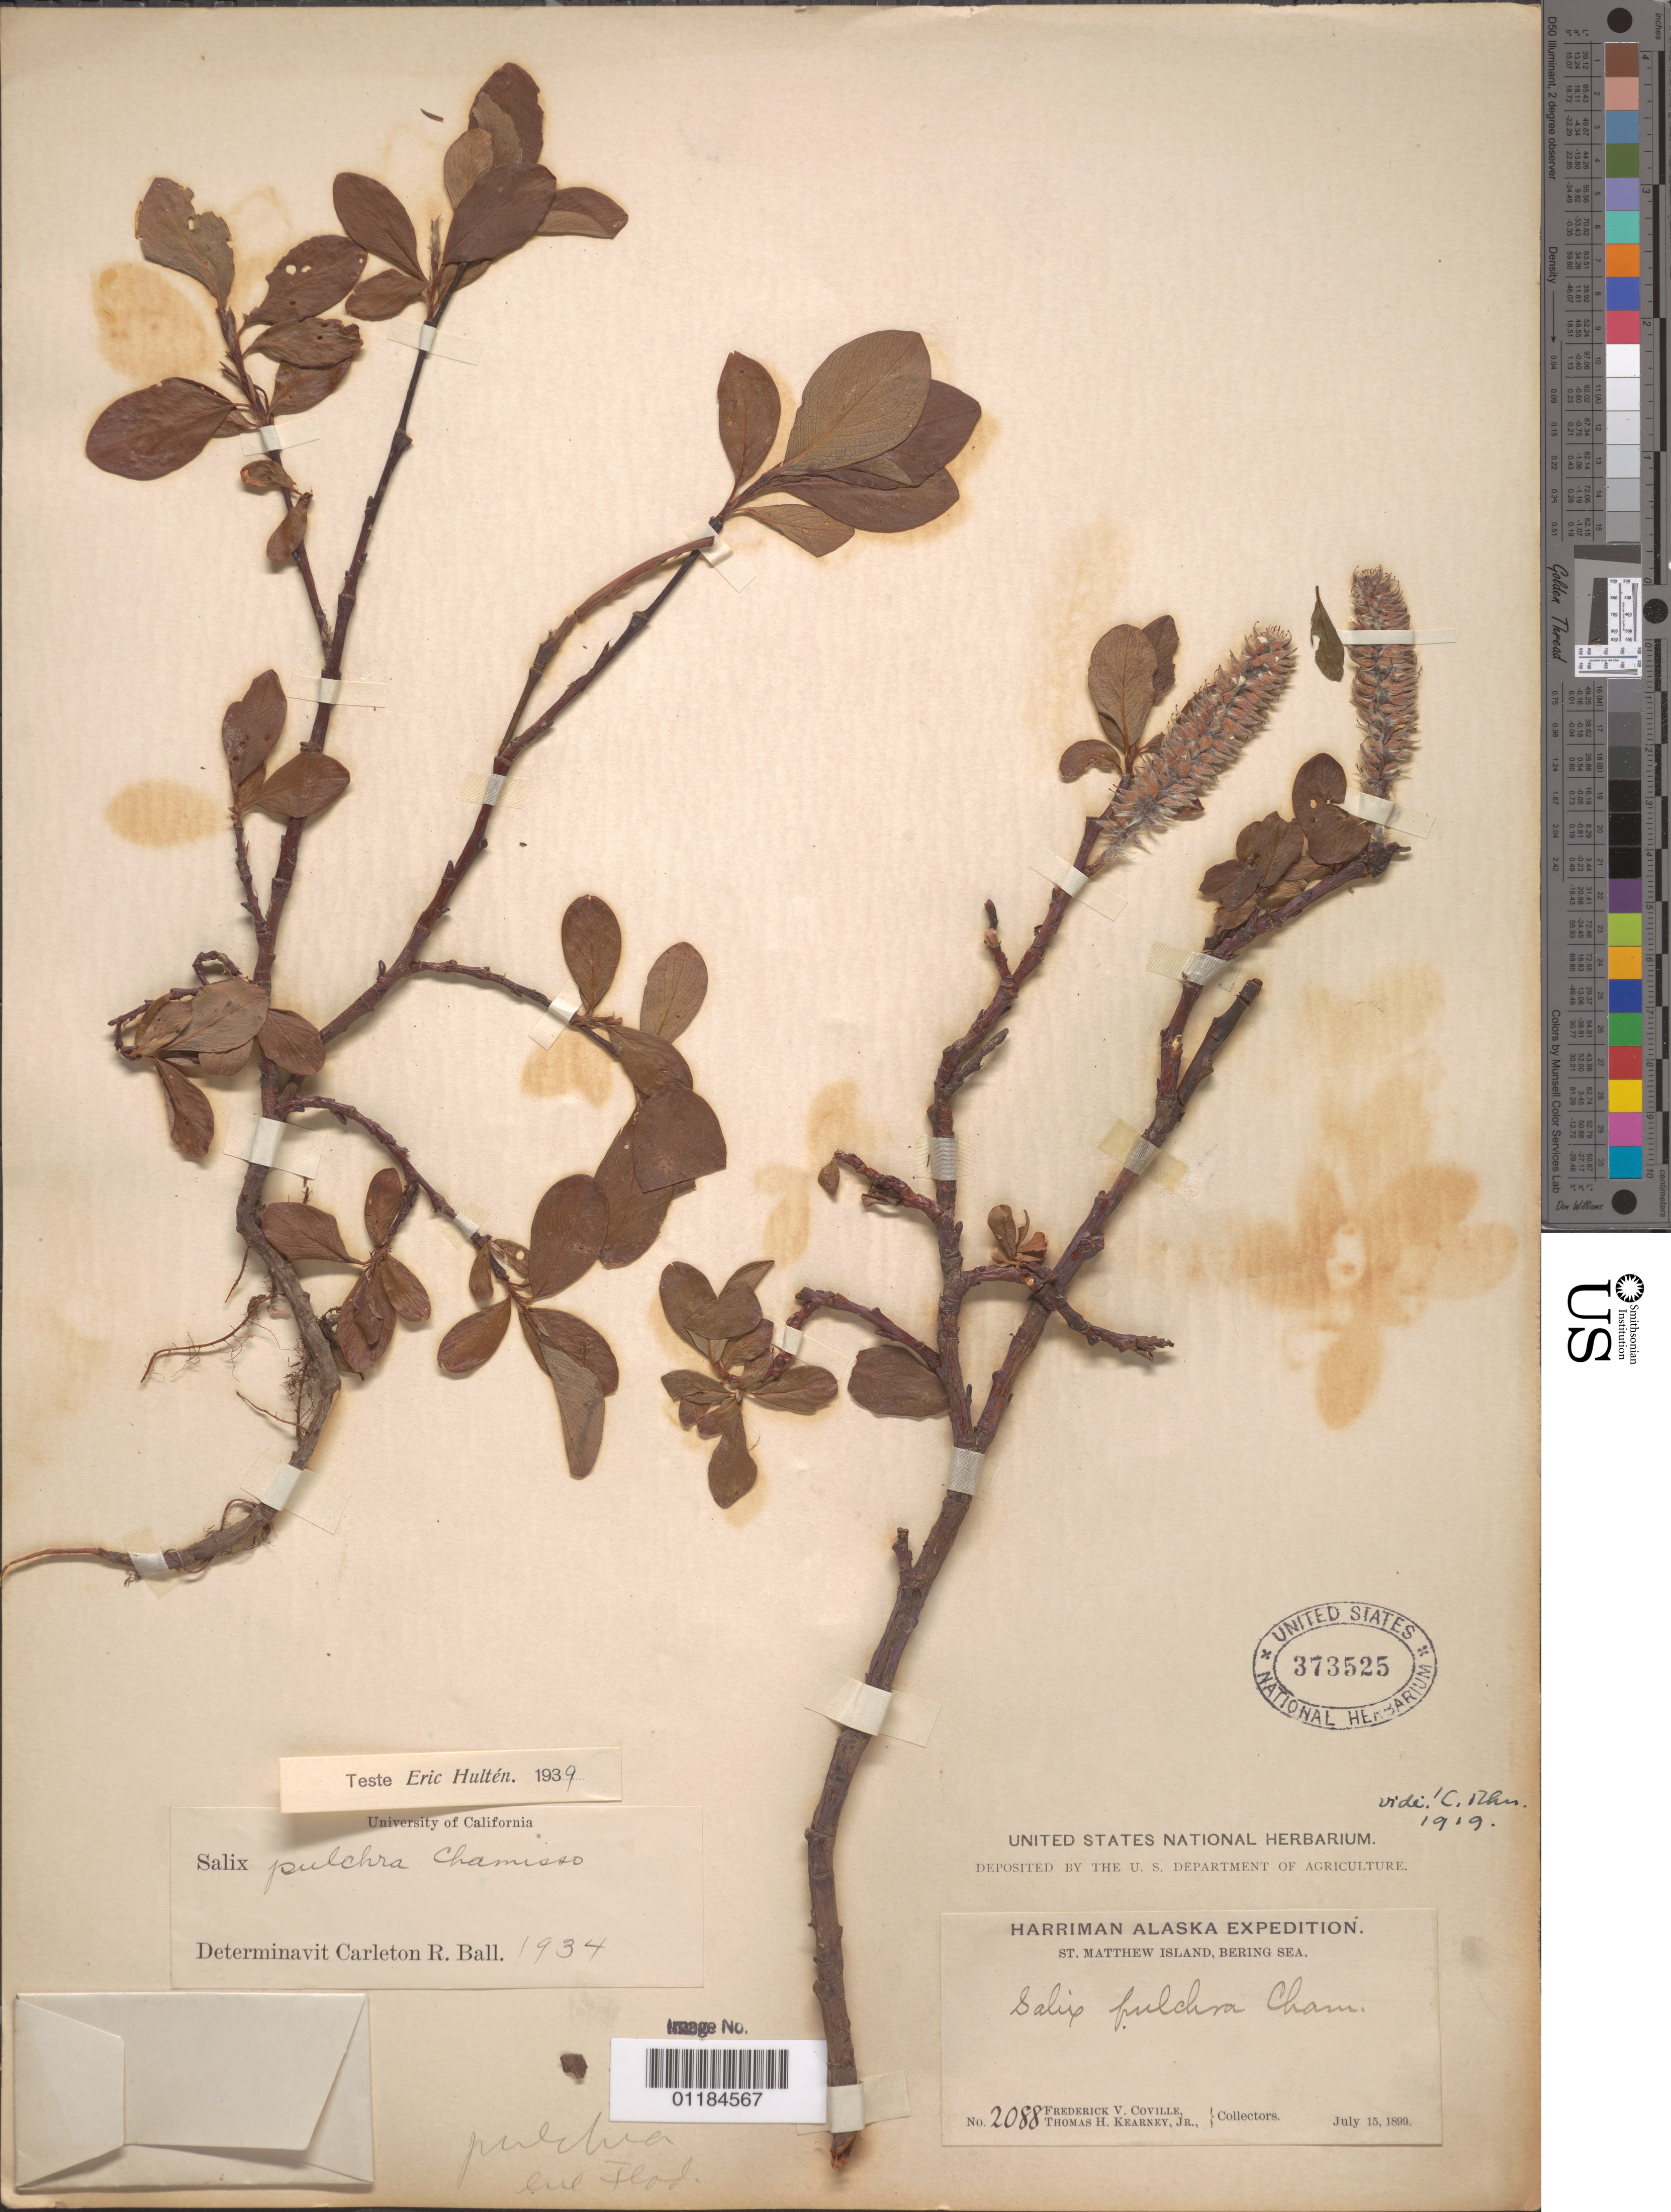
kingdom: Plantae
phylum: Tracheophyta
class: Magnoliopsida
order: Malpighiales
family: Salicaceae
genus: Salix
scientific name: Salix pulchra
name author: Cham.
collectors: F. V. Coville & T. H. Kearney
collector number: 2088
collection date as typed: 15 Jul 1899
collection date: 1899-07-15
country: United States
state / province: Alaska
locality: St. Matthew Island, Bering Sea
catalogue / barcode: US 373525